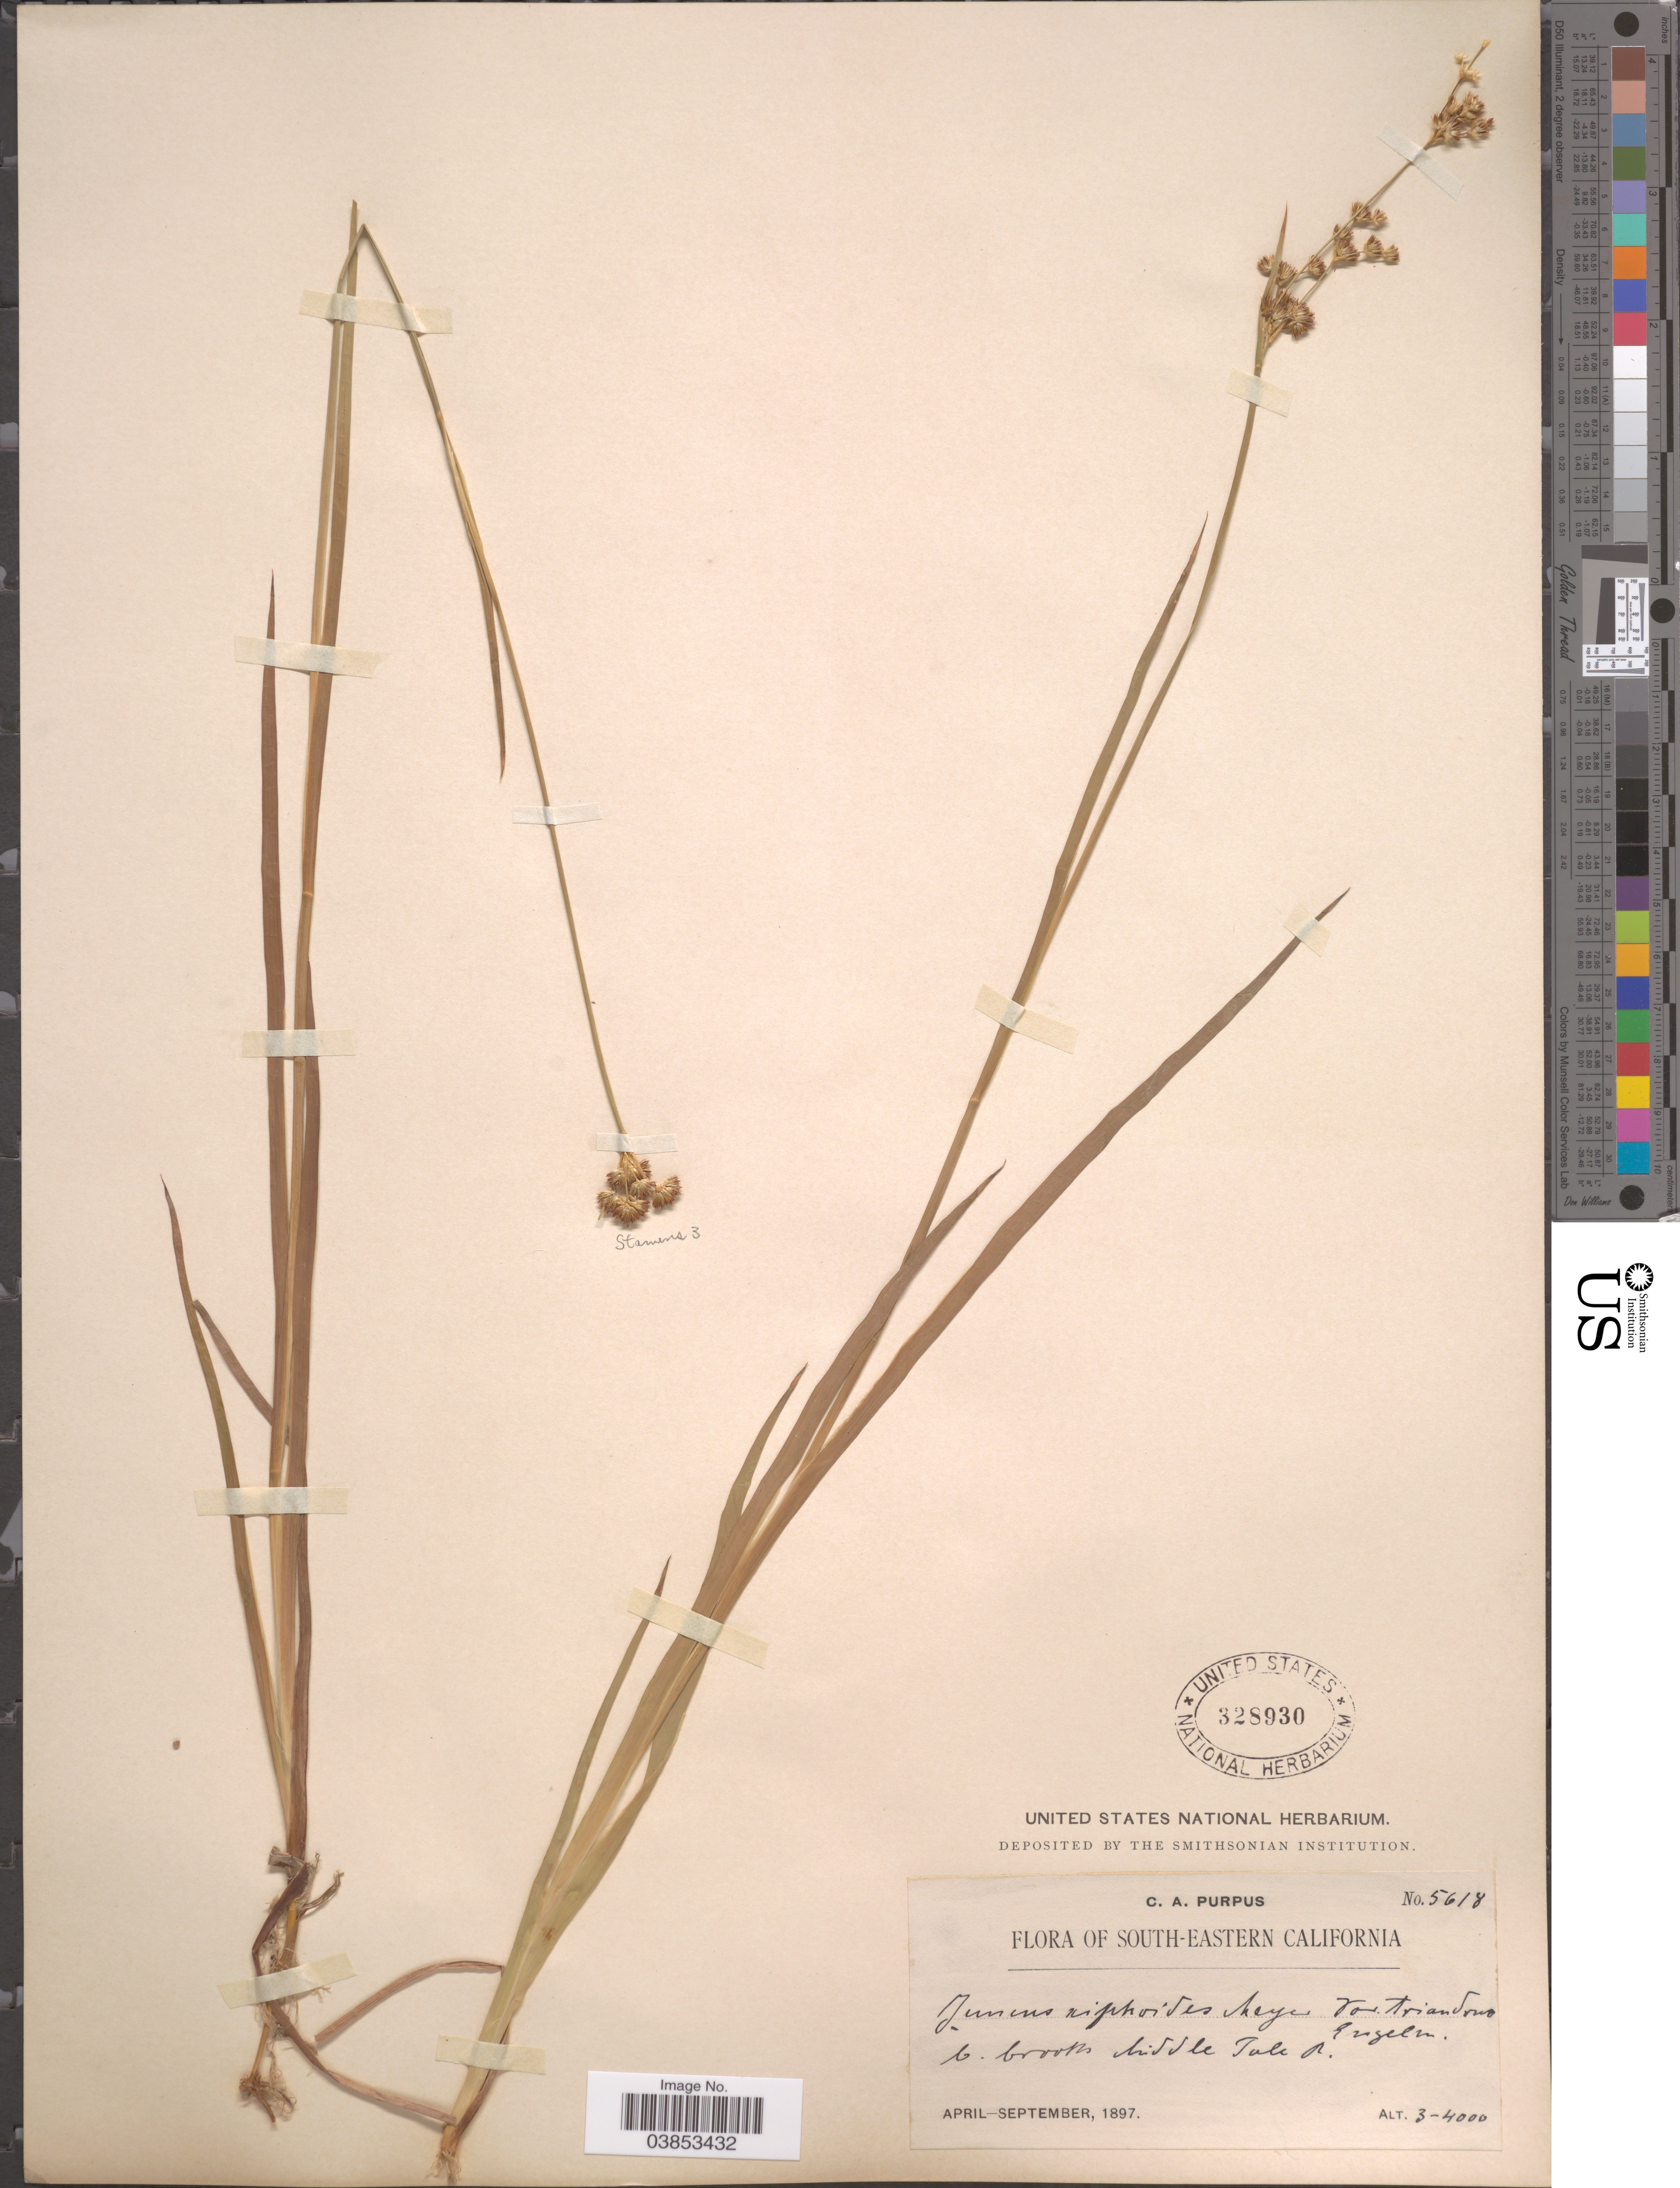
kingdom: Plantae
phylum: Tracheophyta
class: Liliopsida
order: Poales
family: Juncaceae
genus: Juncus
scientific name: Juncus ensifolius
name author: Wikstr.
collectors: C. A. Purpus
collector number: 5618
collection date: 1897-04/1897-09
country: United States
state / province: California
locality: South-Eastern California. Middle Tule R.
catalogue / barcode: US 328930